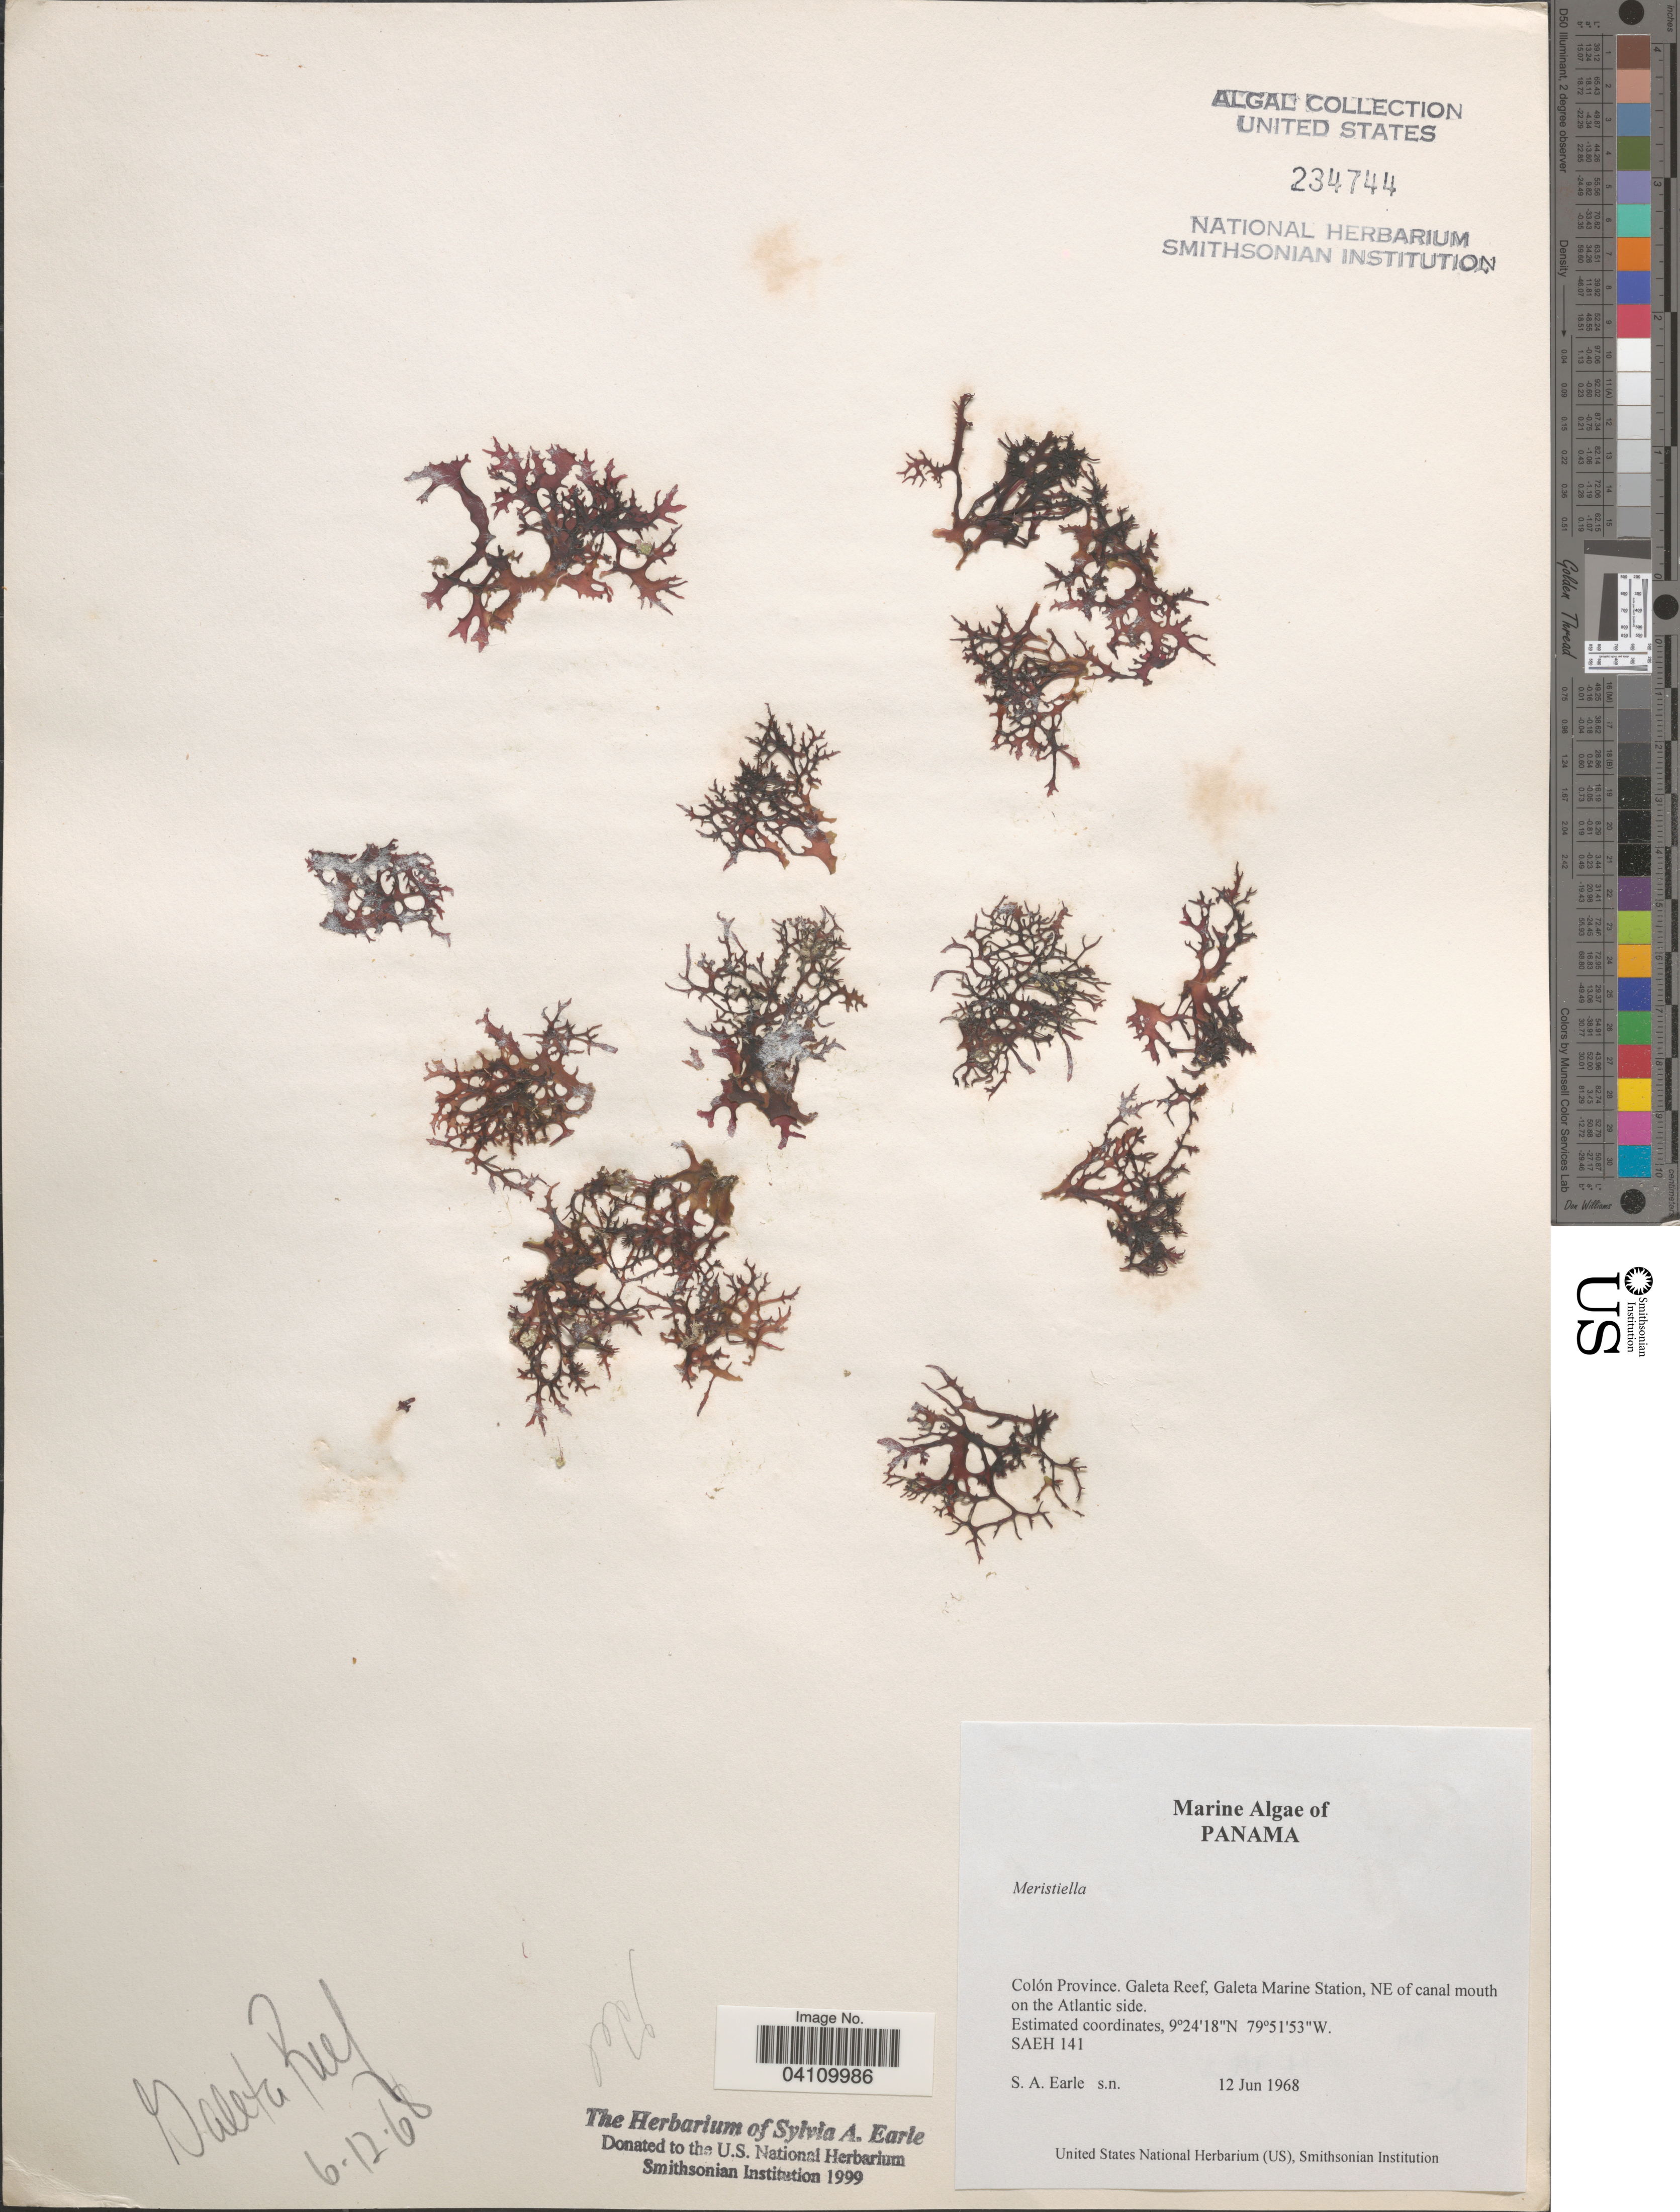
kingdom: Plantae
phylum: Rhodophyta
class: Florideophyceae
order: Gigartinales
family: Areschougiaceae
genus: Meristiella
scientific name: Meristiella sp.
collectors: S. A. Earle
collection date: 1968-06-12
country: Panama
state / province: Colón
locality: Galeta Reef, Galeta Marine Station, NE of canal mouth on the Atlantic side.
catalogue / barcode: US 234744